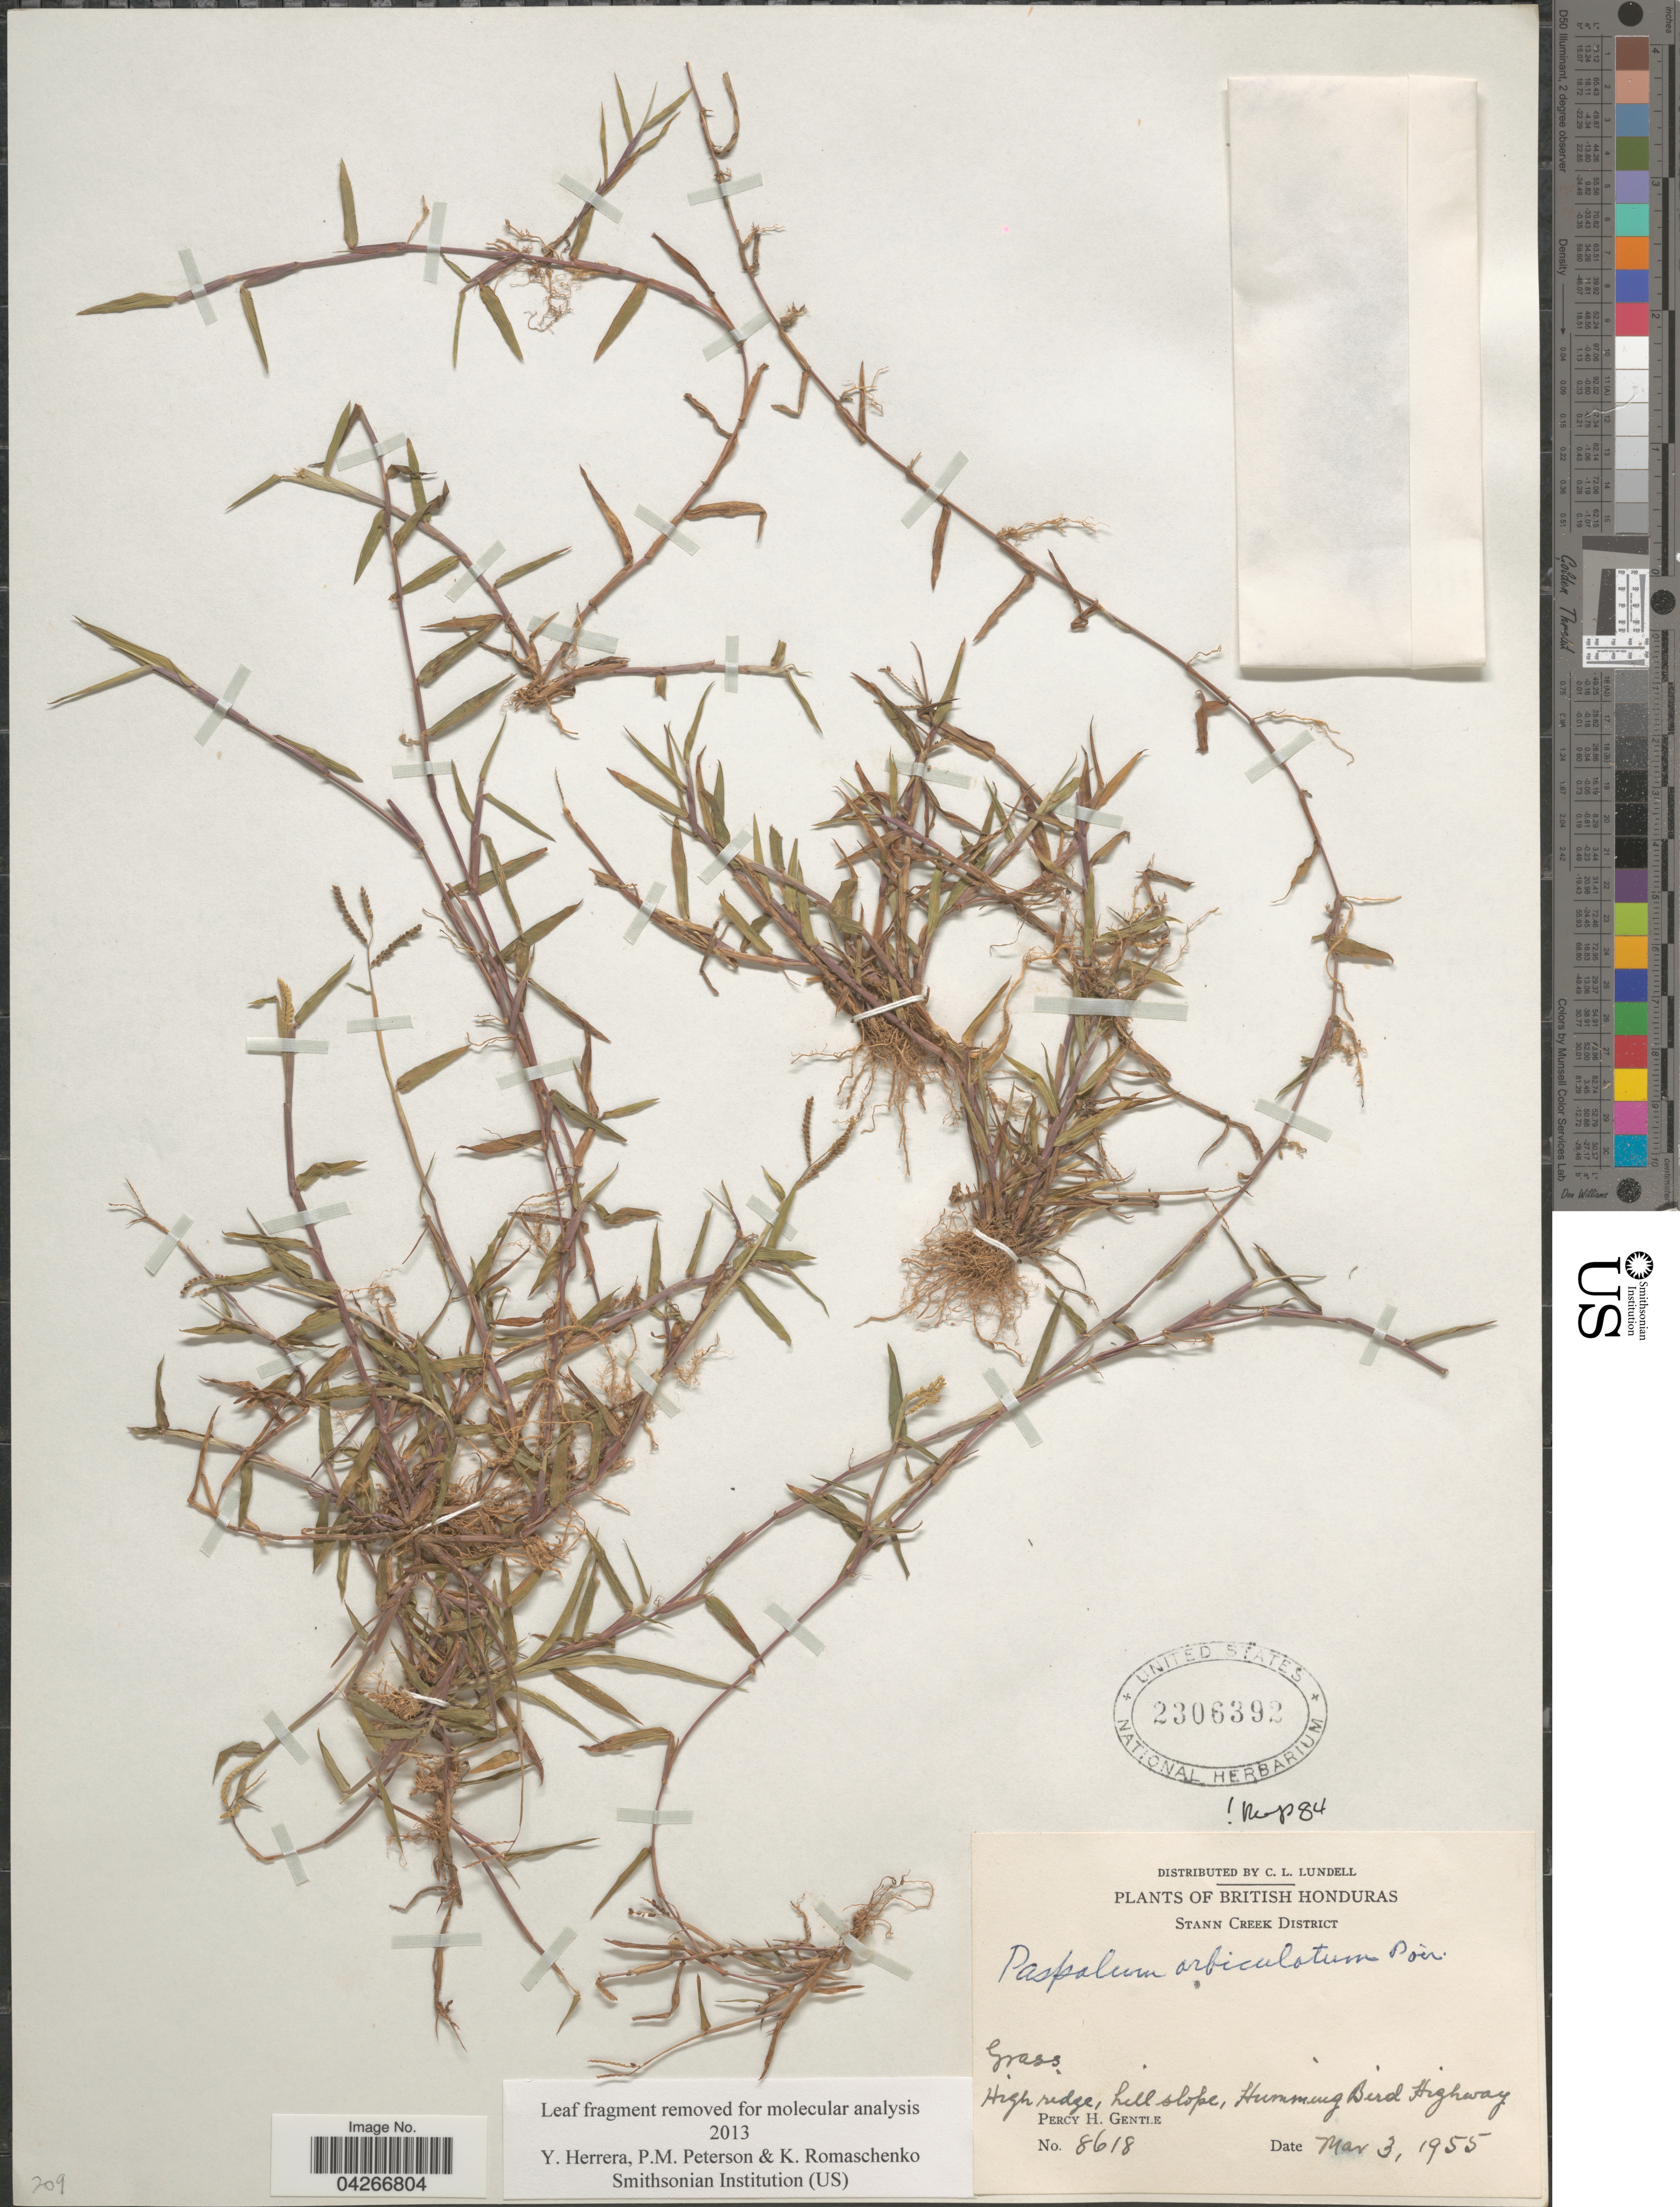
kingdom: Plantae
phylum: Tracheophyta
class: Liliopsida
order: Poales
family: Poaceae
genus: Paspalum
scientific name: Paspalum orbiculatum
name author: Poir. in Lam.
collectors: P. H. Gentle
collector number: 8618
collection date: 1955-03-03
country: Belize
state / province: Stann Creek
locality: British Honduras. Stann Creek District. High ridge, hill slope, Humming Bird Highway.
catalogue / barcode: US 2306392